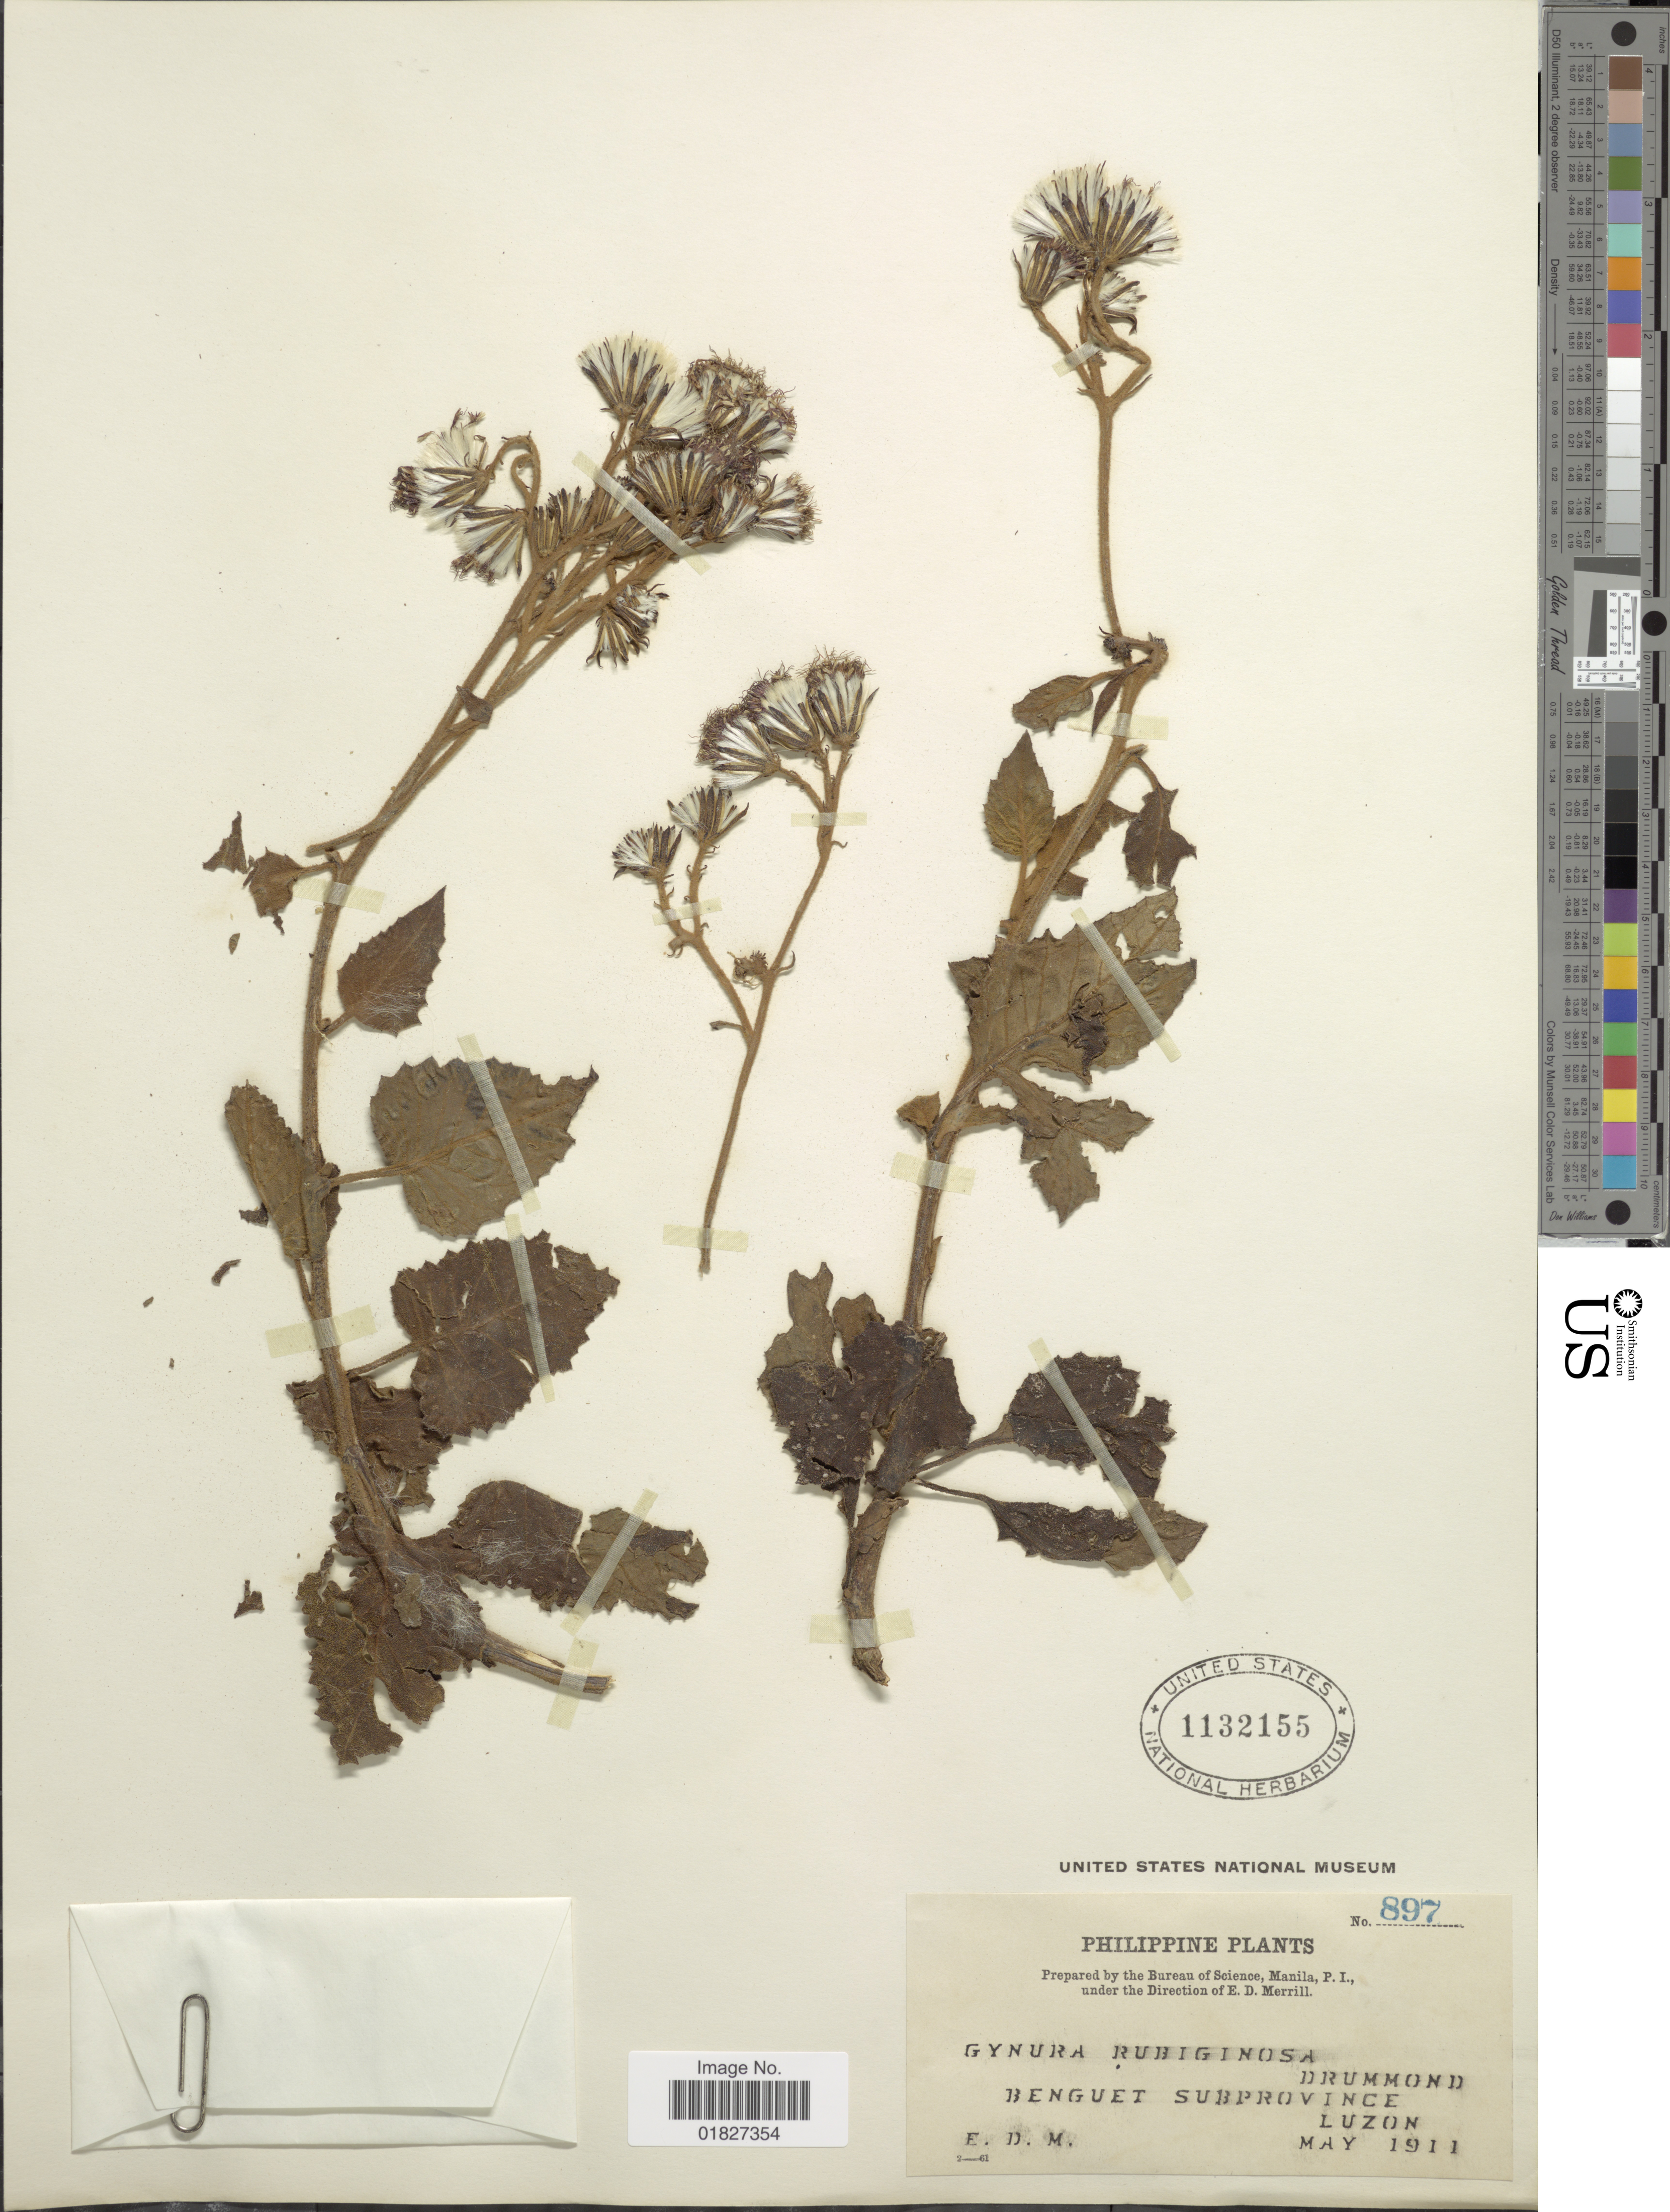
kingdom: Plantae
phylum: Tracheophyta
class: Magnoliopsida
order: Asterales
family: Asteraceae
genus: Gynura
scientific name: Gynura rubiginosa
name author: (Elmer) J.R. Drumm.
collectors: E. D. Merrill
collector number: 897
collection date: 1911-05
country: Philippines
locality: Benguet Subprovince, Luzon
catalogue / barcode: US 1132155